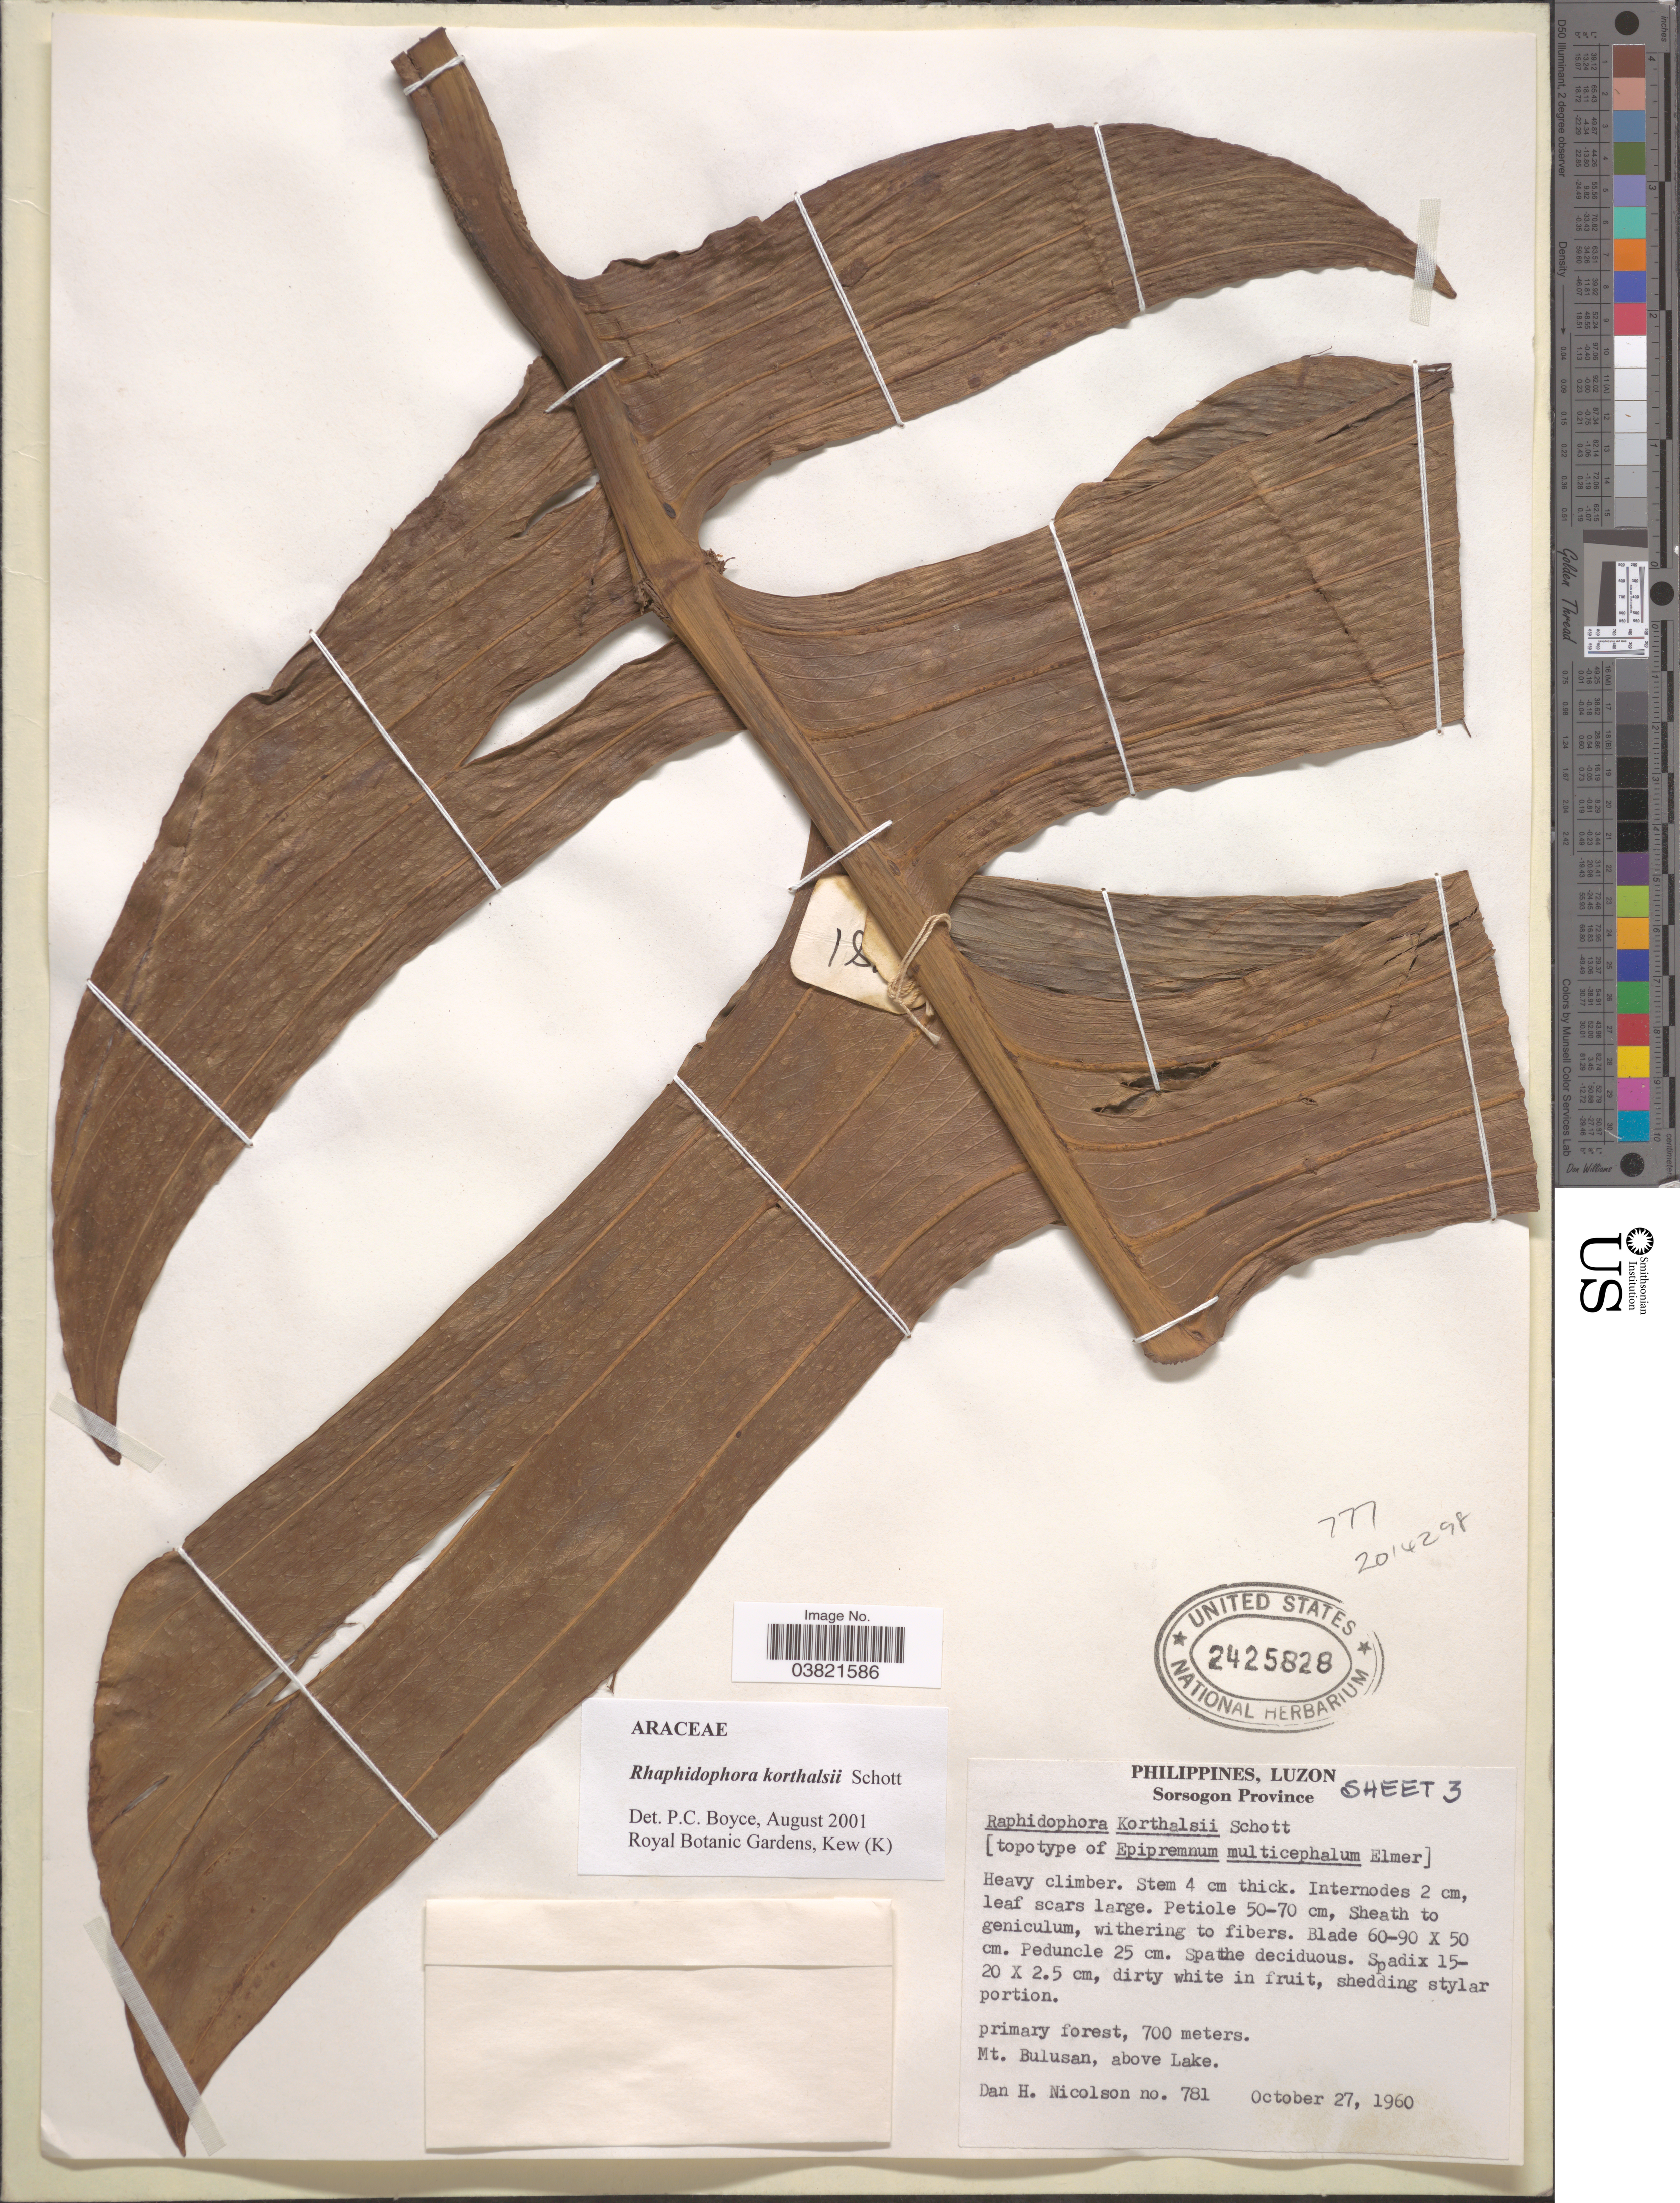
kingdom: Plantae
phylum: Tracheophyta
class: Liliopsida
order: Alismatales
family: Araceae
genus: Rhaphidophora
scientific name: Rhaphidophora korthalsii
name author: Schott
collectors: D. H. Nicolson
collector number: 781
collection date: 1960-10-27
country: Philippines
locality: Luzon. Sorsogon Province. Mt. Bulusan, above Lake.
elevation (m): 700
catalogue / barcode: US 2425828